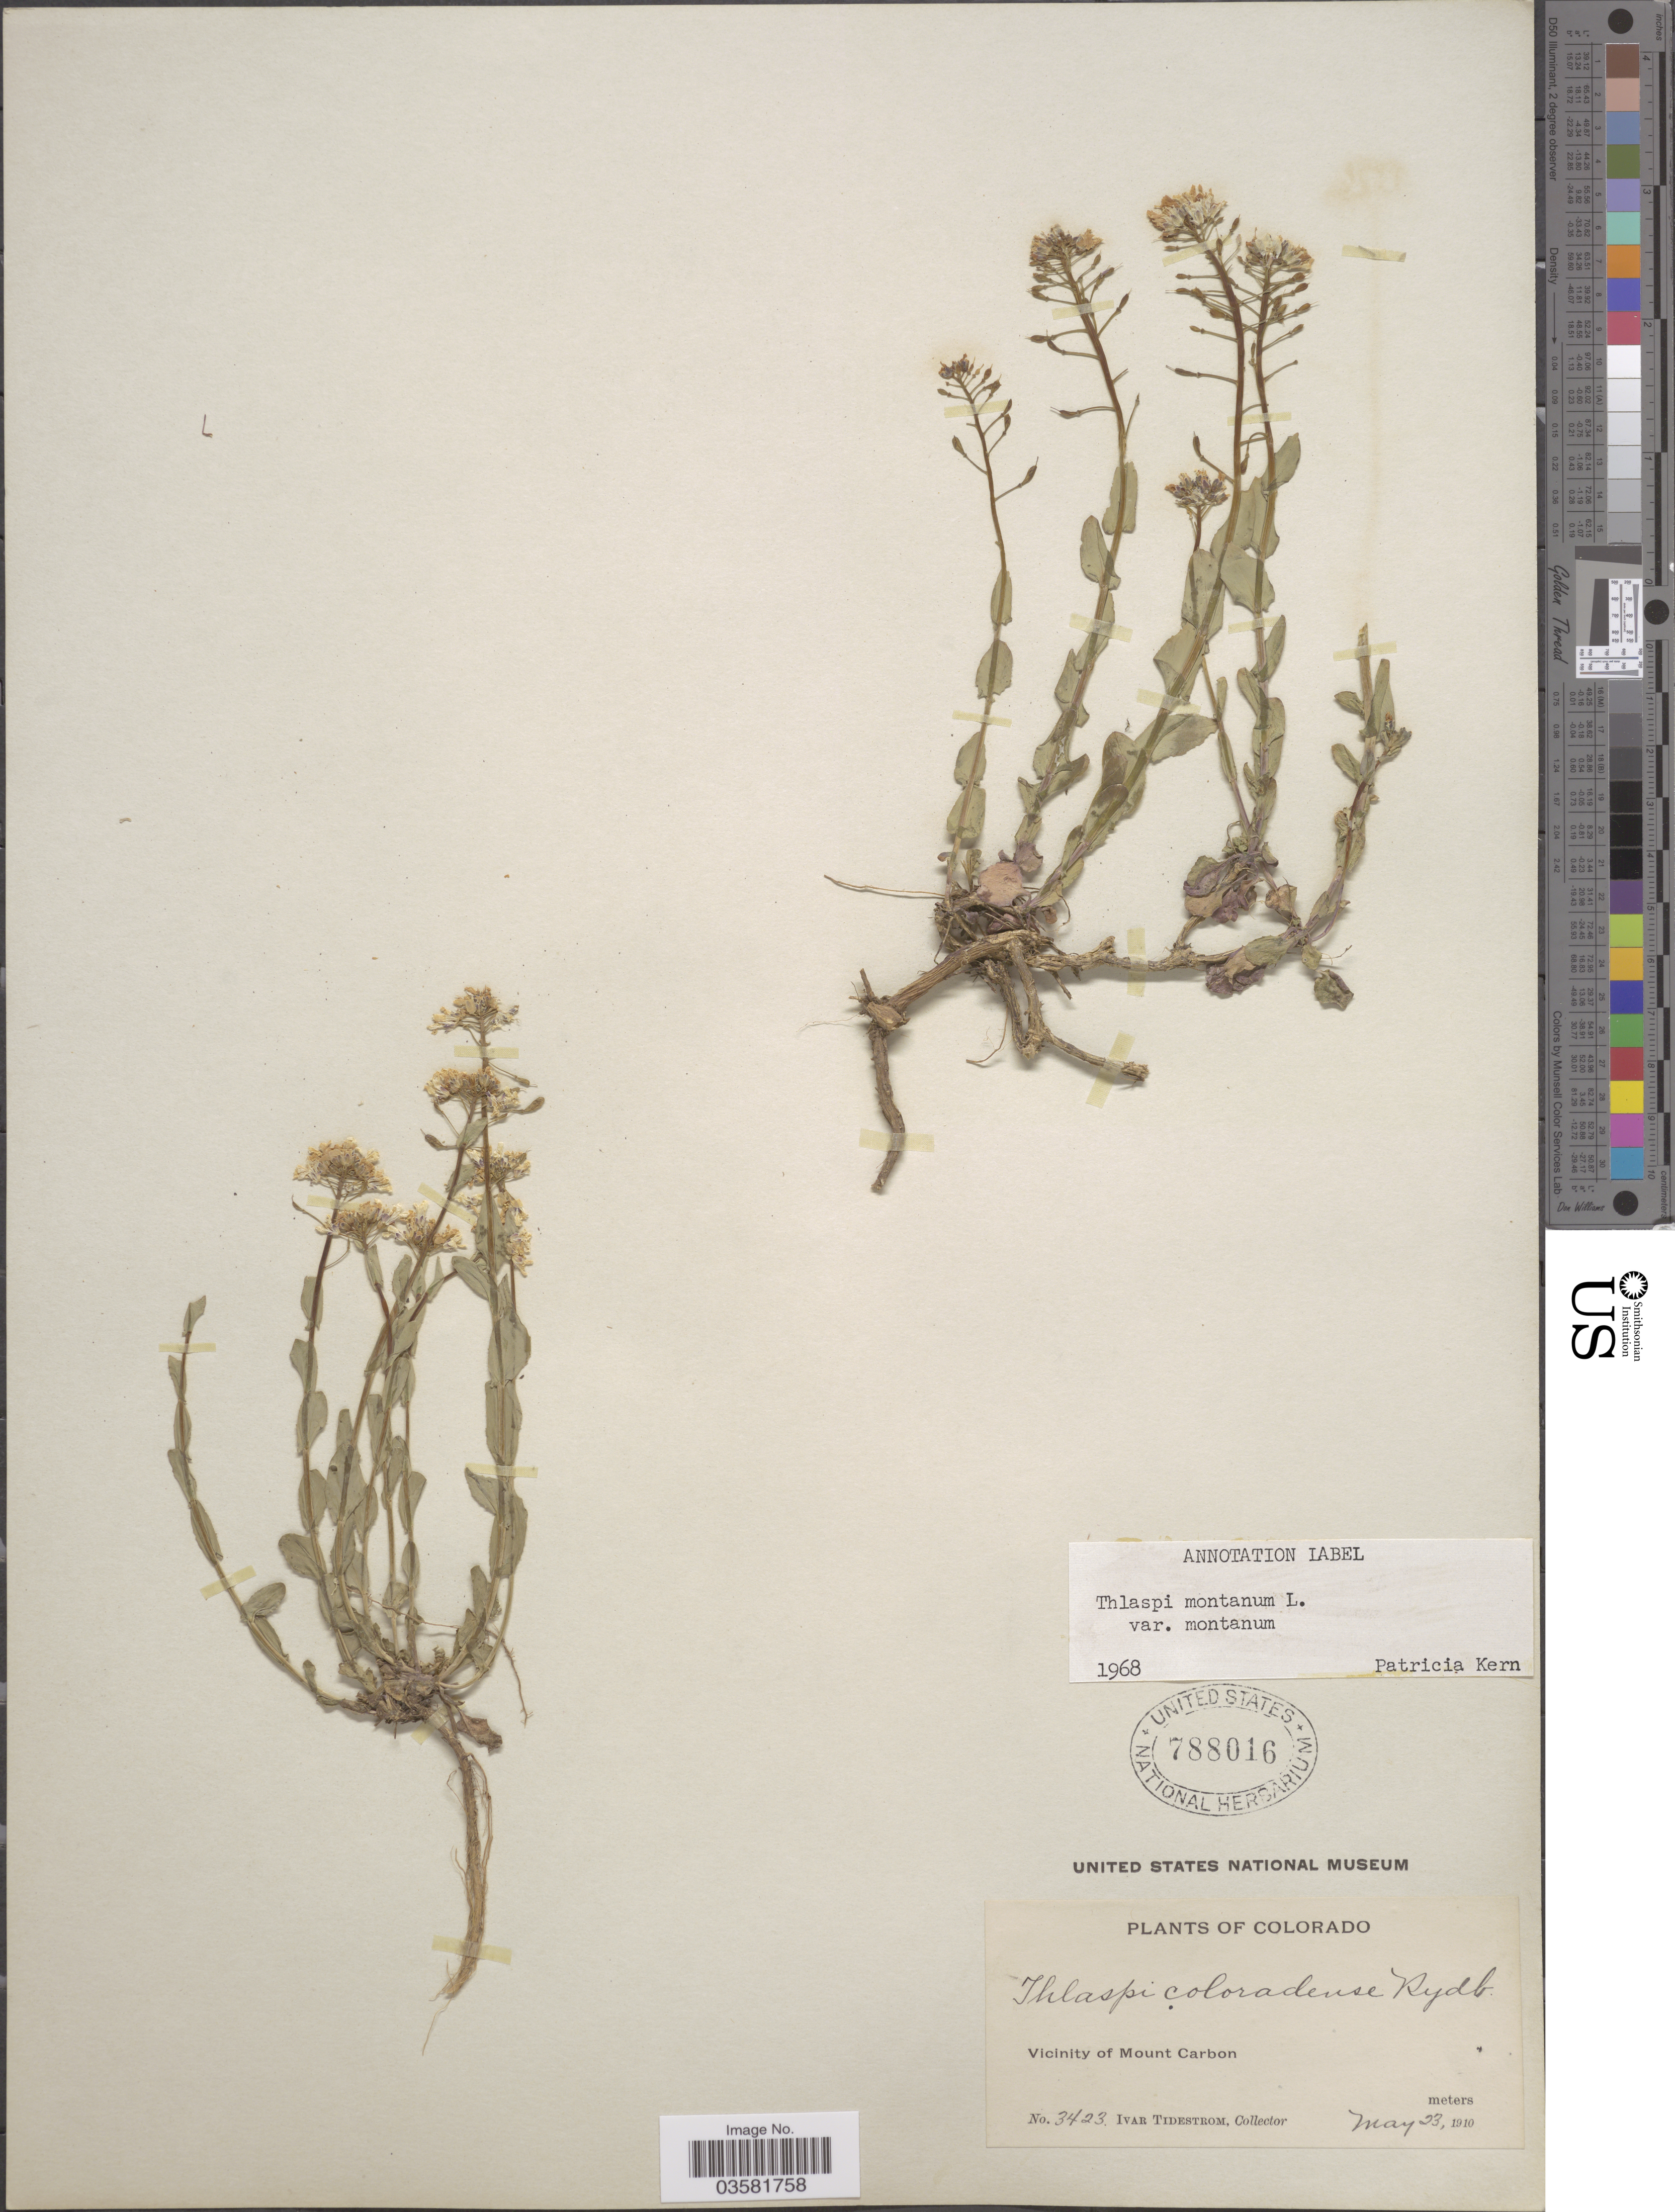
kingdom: Plantae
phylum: Tracheophyta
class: Magnoliopsida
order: Brassicales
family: Brassicaceae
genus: Thlaspi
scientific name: Thlaspi montanum var. montanum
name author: L.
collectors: I. F. Tidestrom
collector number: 3423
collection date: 1910-05-23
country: United States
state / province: Colorado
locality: Vicinity of Mount Carbon.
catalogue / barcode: US 788016